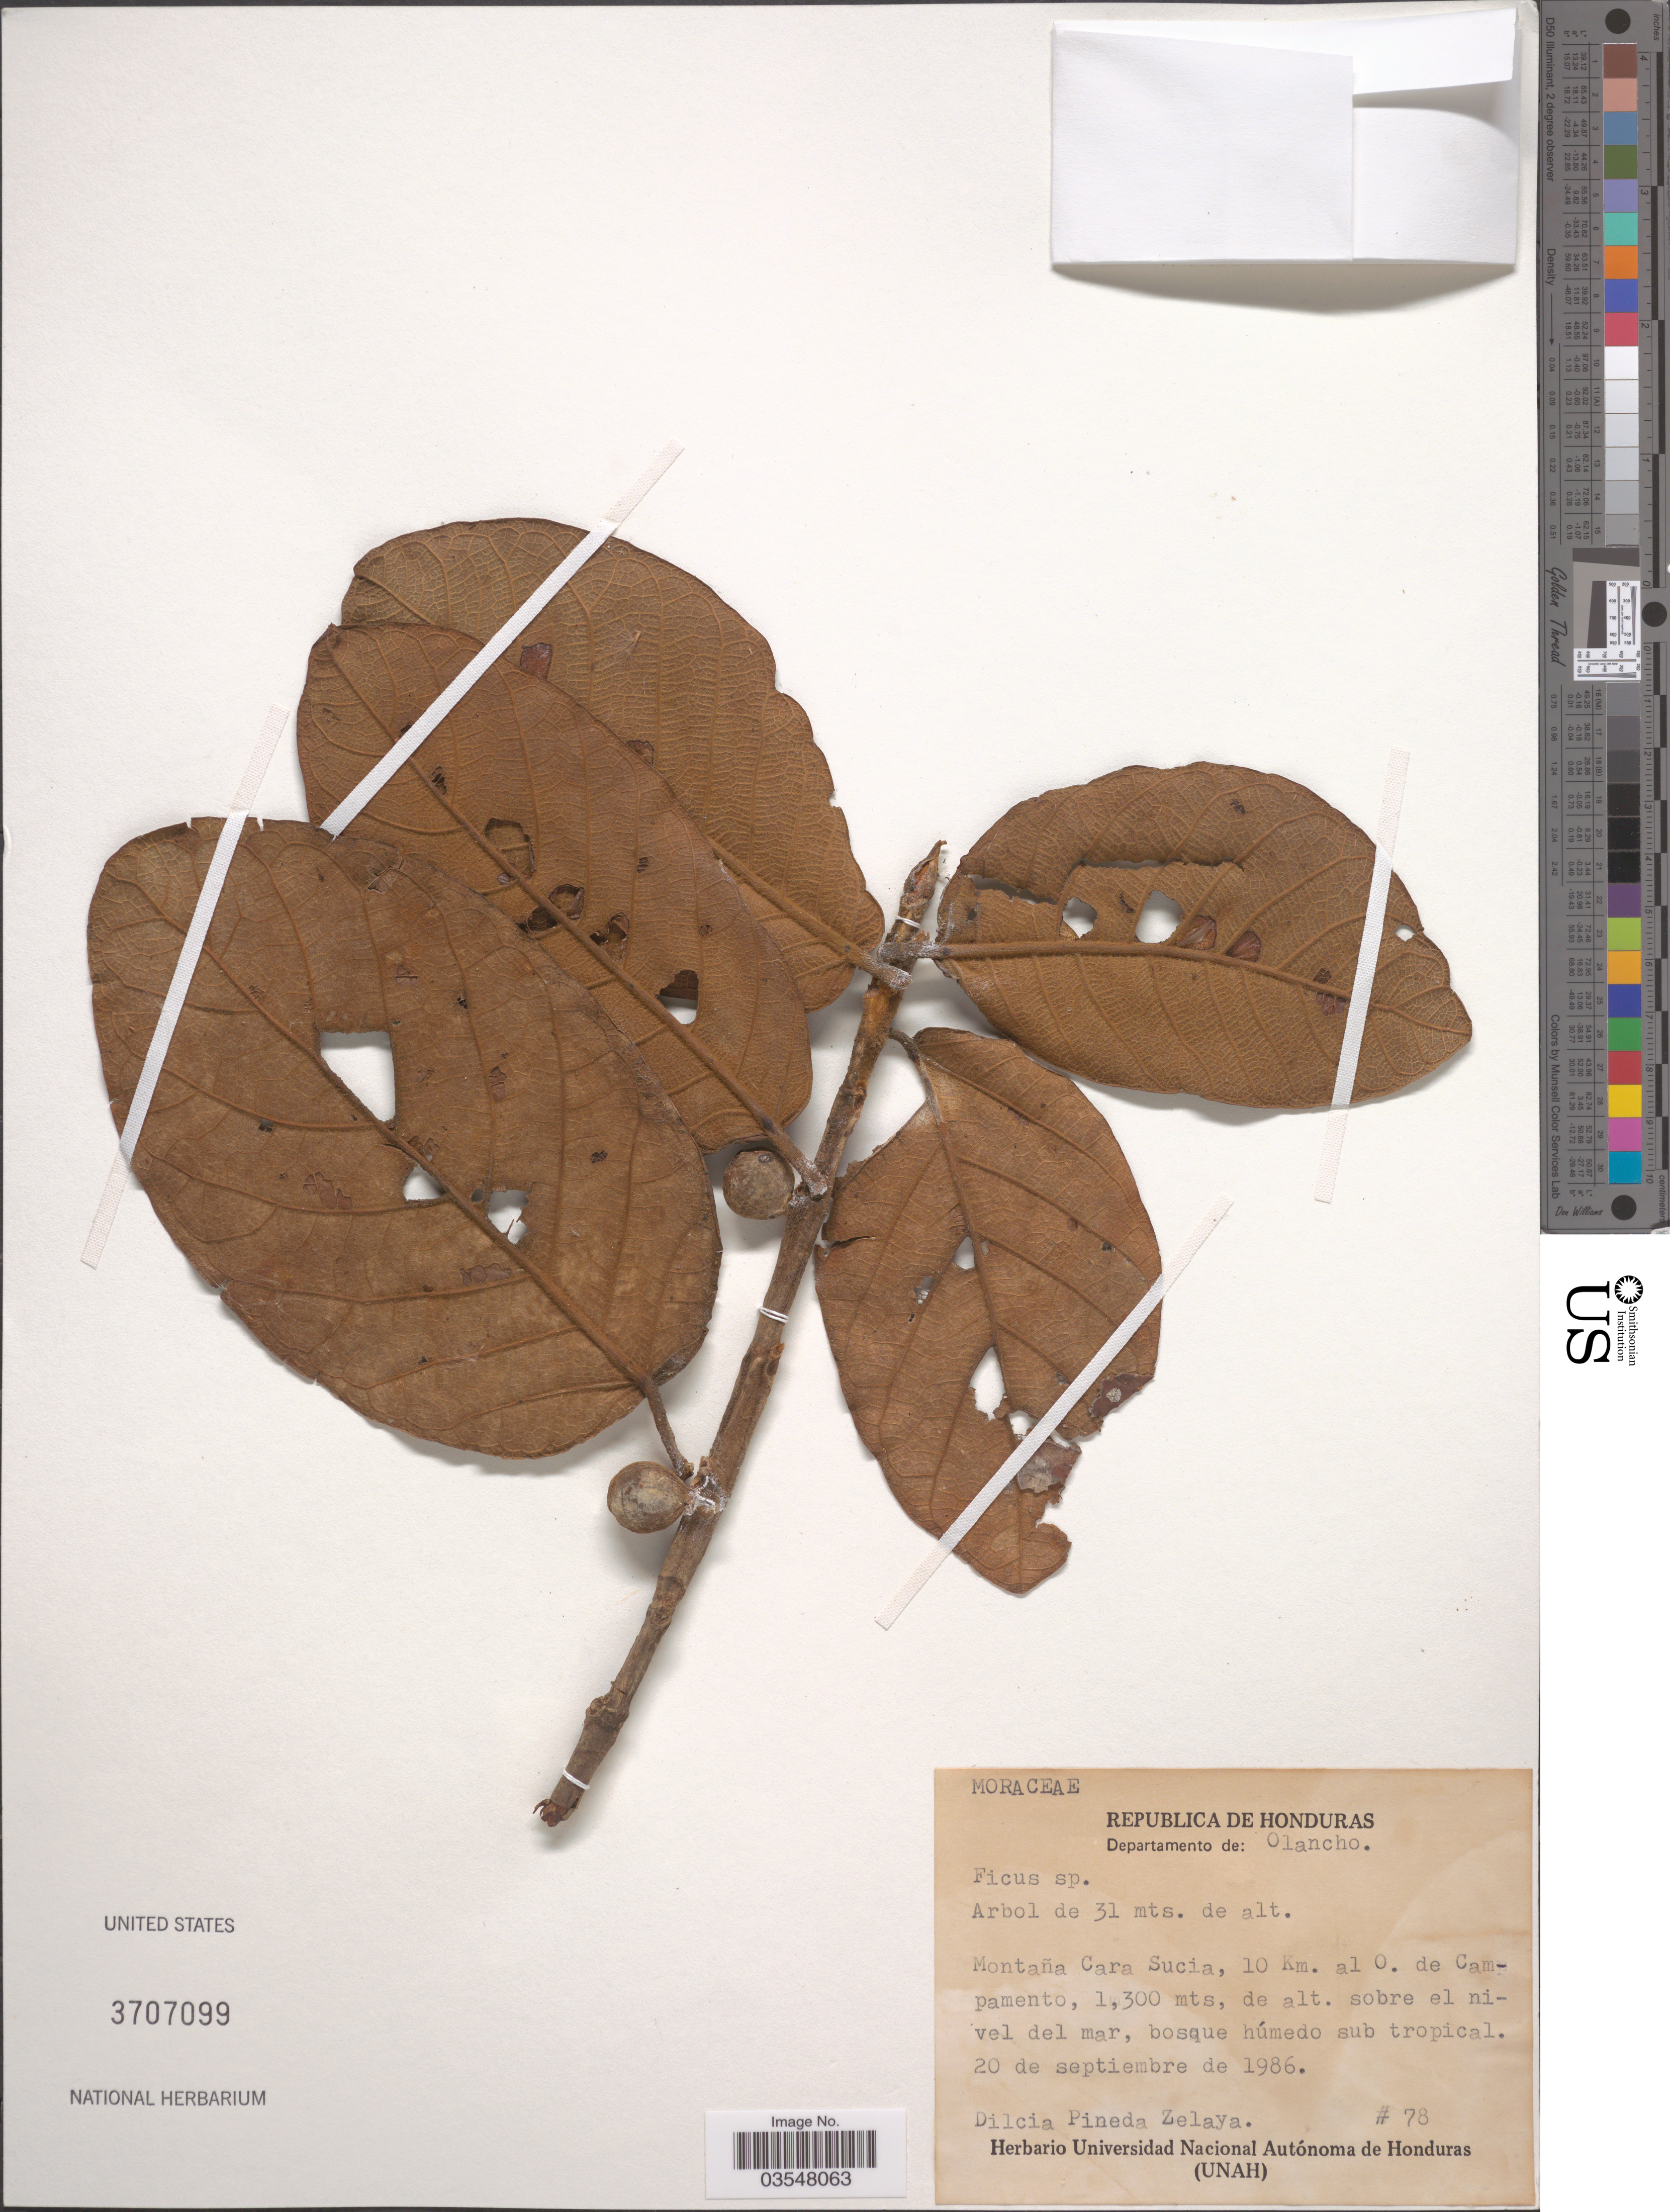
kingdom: Plantae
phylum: Tracheophyta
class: Magnoliopsida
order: Rosales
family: Moraceae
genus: Ficus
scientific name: Ficus velutina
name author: Humb. & Bonpl. ex Willd.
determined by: Mitidieri, Nicole, (WIS), University of Wisconsin - Madison (UNITED STATES)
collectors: D. Zelaya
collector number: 78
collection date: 1986-09-20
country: Honduras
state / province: Olancho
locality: Departamento de: Olancho. Montaña Cara Sucia, 10 Km. al O. de Campamento.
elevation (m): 1300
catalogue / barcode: US 3707099